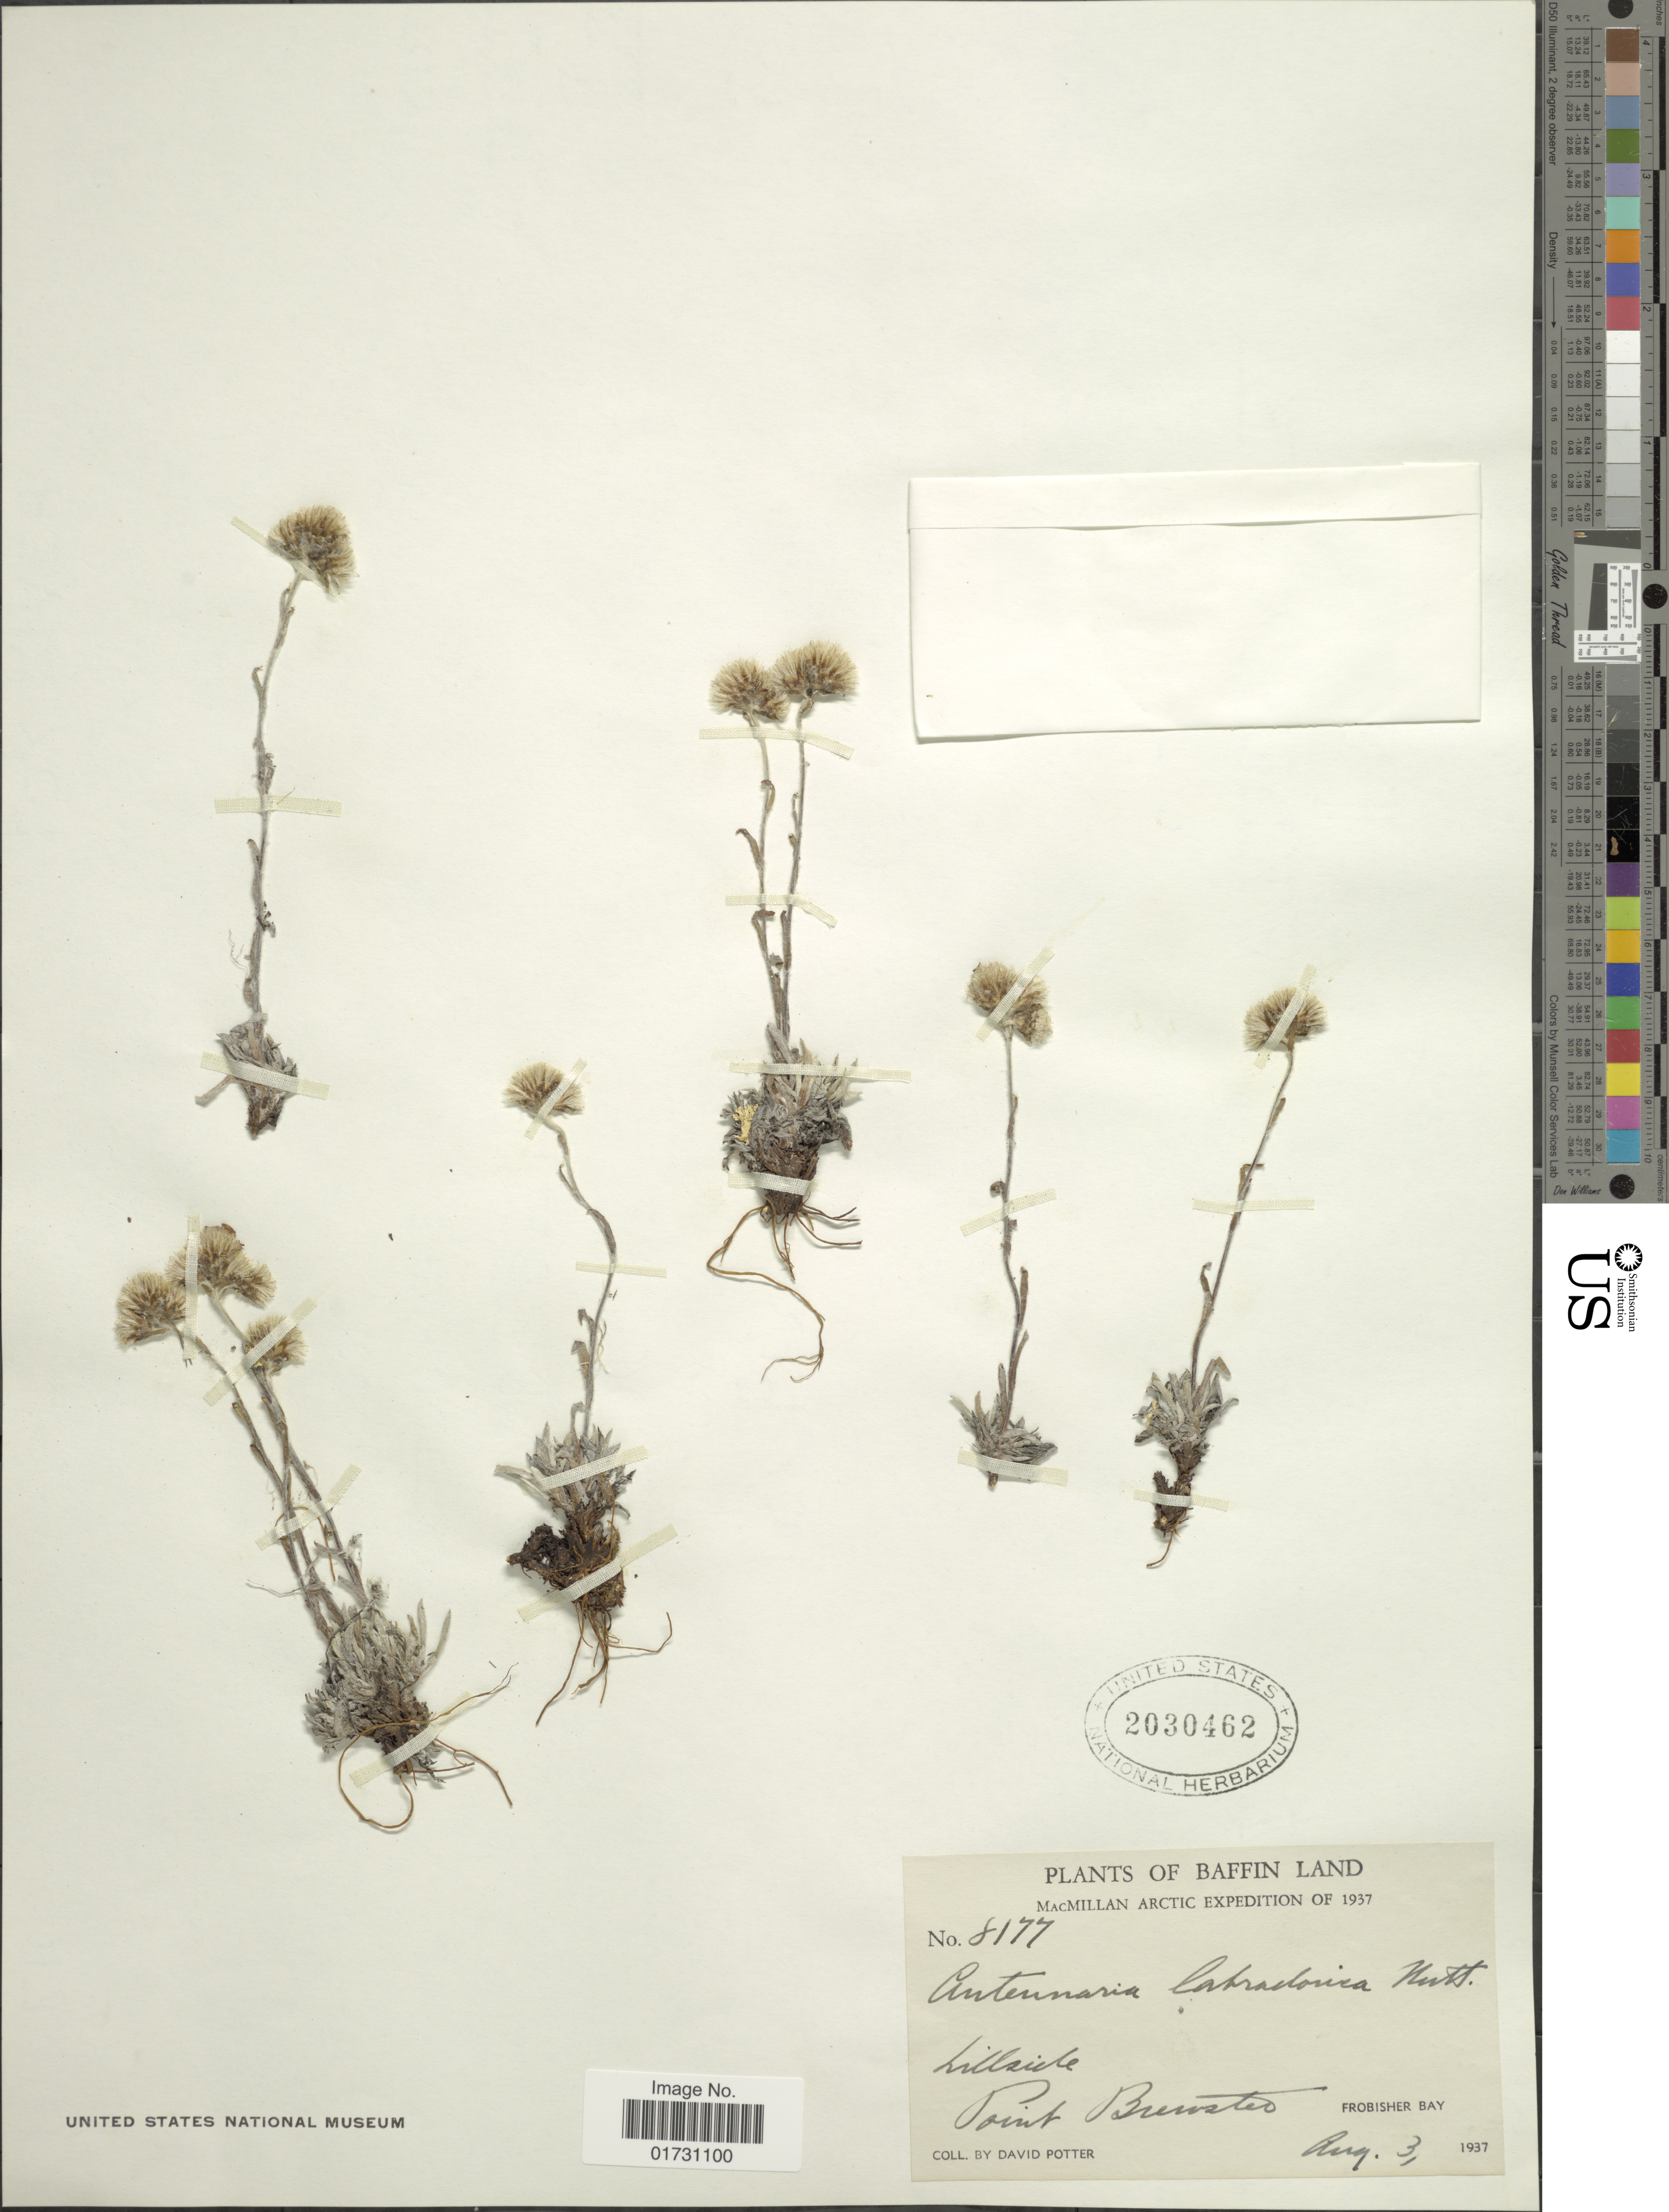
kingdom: Plantae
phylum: Tracheophyta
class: Magnoliopsida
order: Asterales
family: Asteraceae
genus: Antennaria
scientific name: Antennaria labradorica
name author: Nutt.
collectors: D. Potter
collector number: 8177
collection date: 1937-08-03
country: Canada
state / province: Nunavut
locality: Baffin Land, Arctic, Point Buesteo, Frobisher Bay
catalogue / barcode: US 2030462